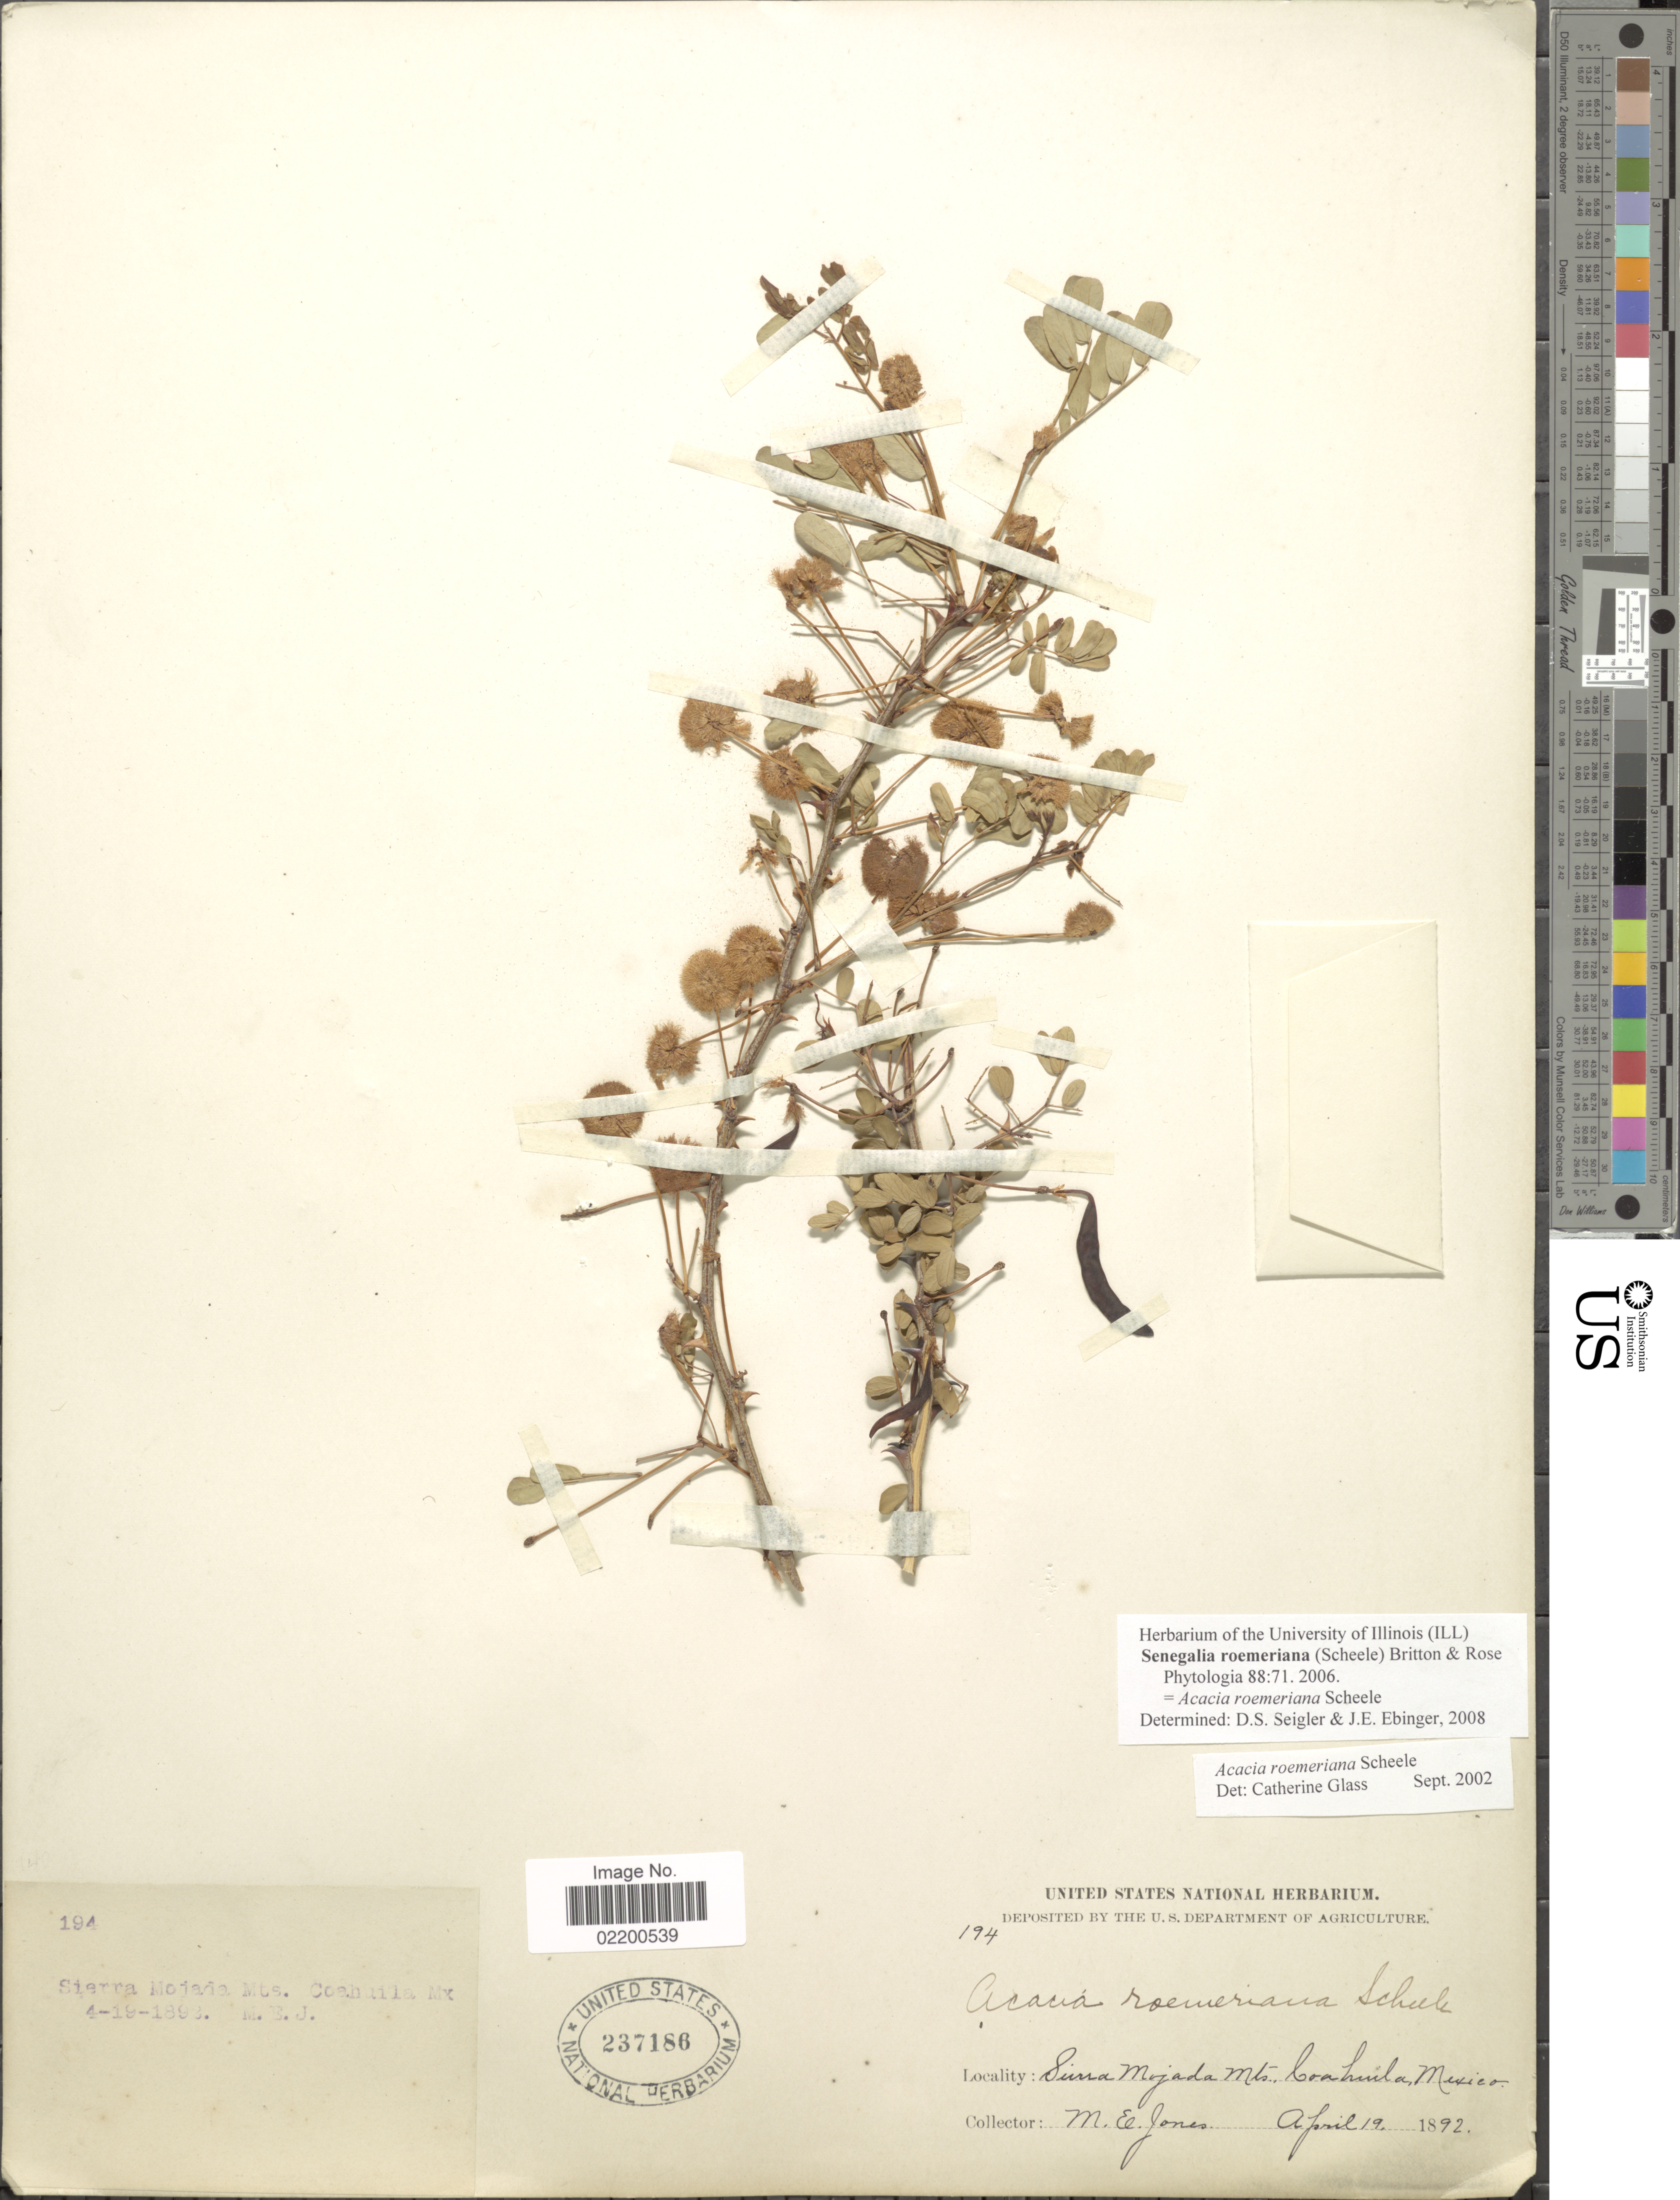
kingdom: Plantae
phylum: Tracheophyta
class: Magnoliopsida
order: Fabales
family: Fabaceae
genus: Senegalia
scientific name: Senegalia roemeriana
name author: (Scheele) Britton & Rose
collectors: M. E. Jones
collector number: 194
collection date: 1892-04-19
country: Mexico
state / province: Coahuila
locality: Sierra Mojada Mts., Coahuila, Mexico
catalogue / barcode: US 237186